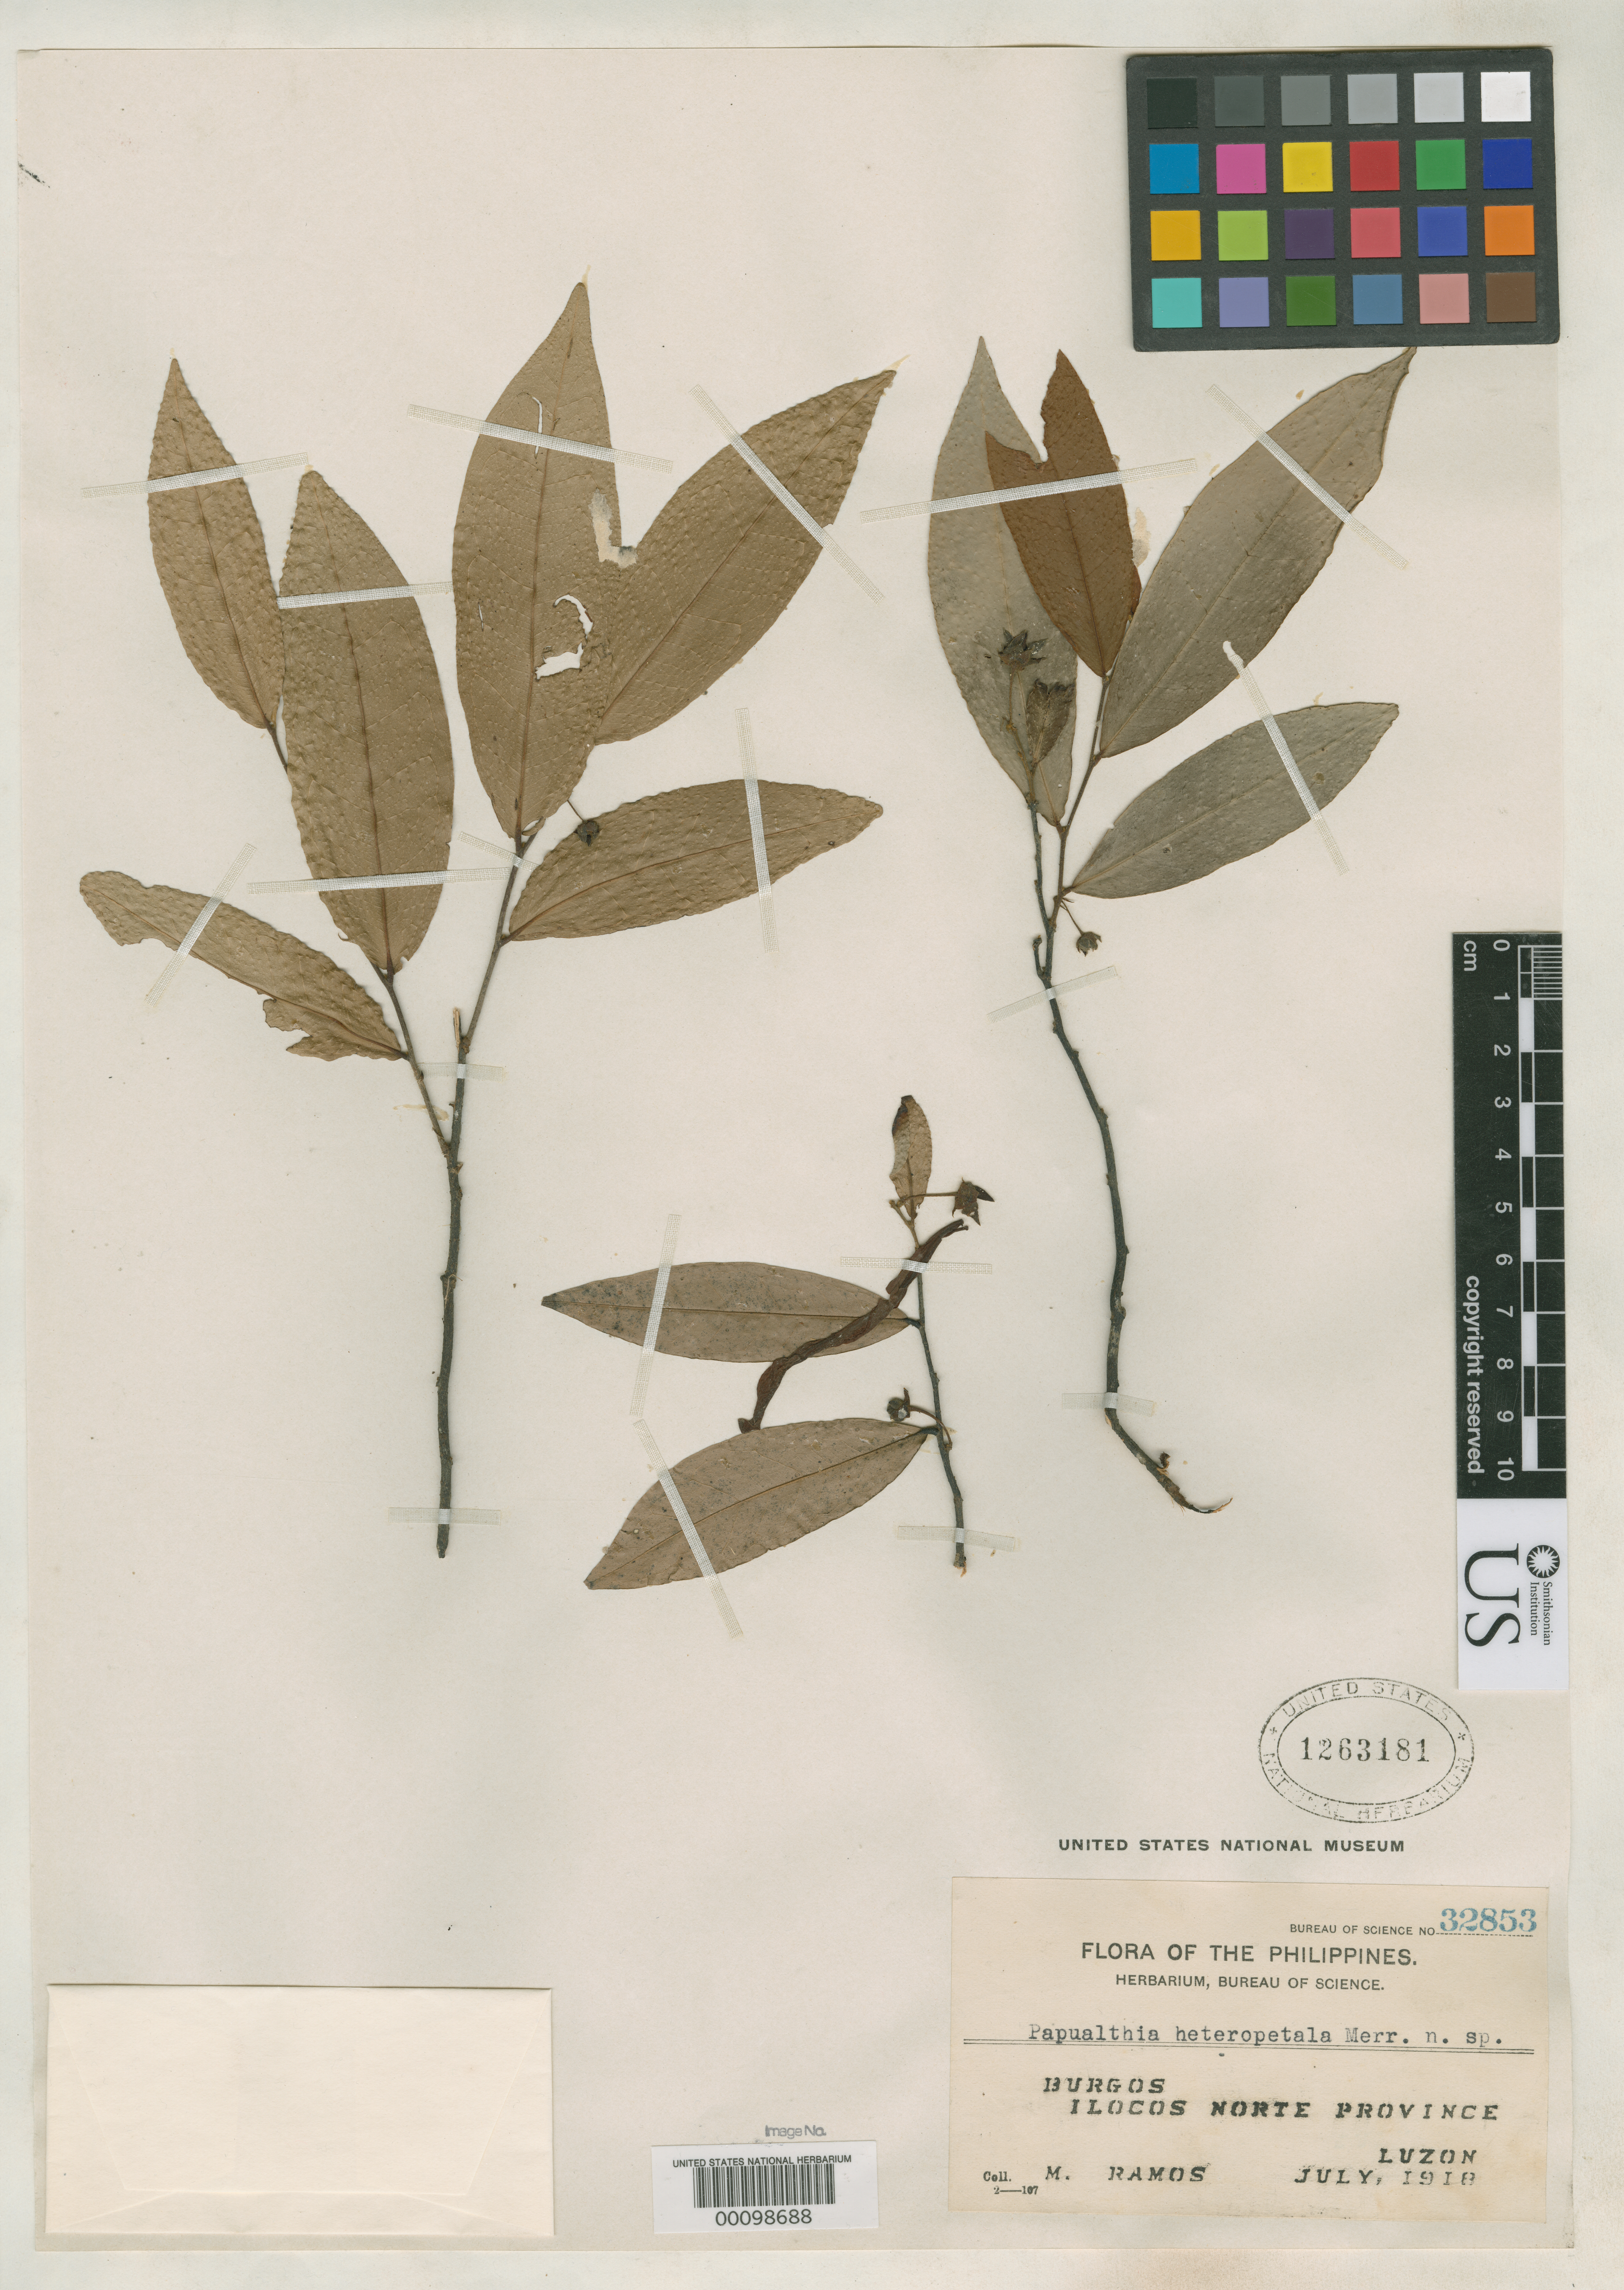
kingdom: Plantae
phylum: Tracheophyta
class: Magnoliopsida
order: Magnoliales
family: Annonaceae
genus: Papualthia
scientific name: Papualthia heteropetala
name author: Merr.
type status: Isotype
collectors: M. Ramos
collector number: Bur. Sci. 32853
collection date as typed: Jul 1918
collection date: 1918-07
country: Philippines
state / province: Ilocos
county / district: Ilocos Norte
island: Luzon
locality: Burgos.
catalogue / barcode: US 1263181